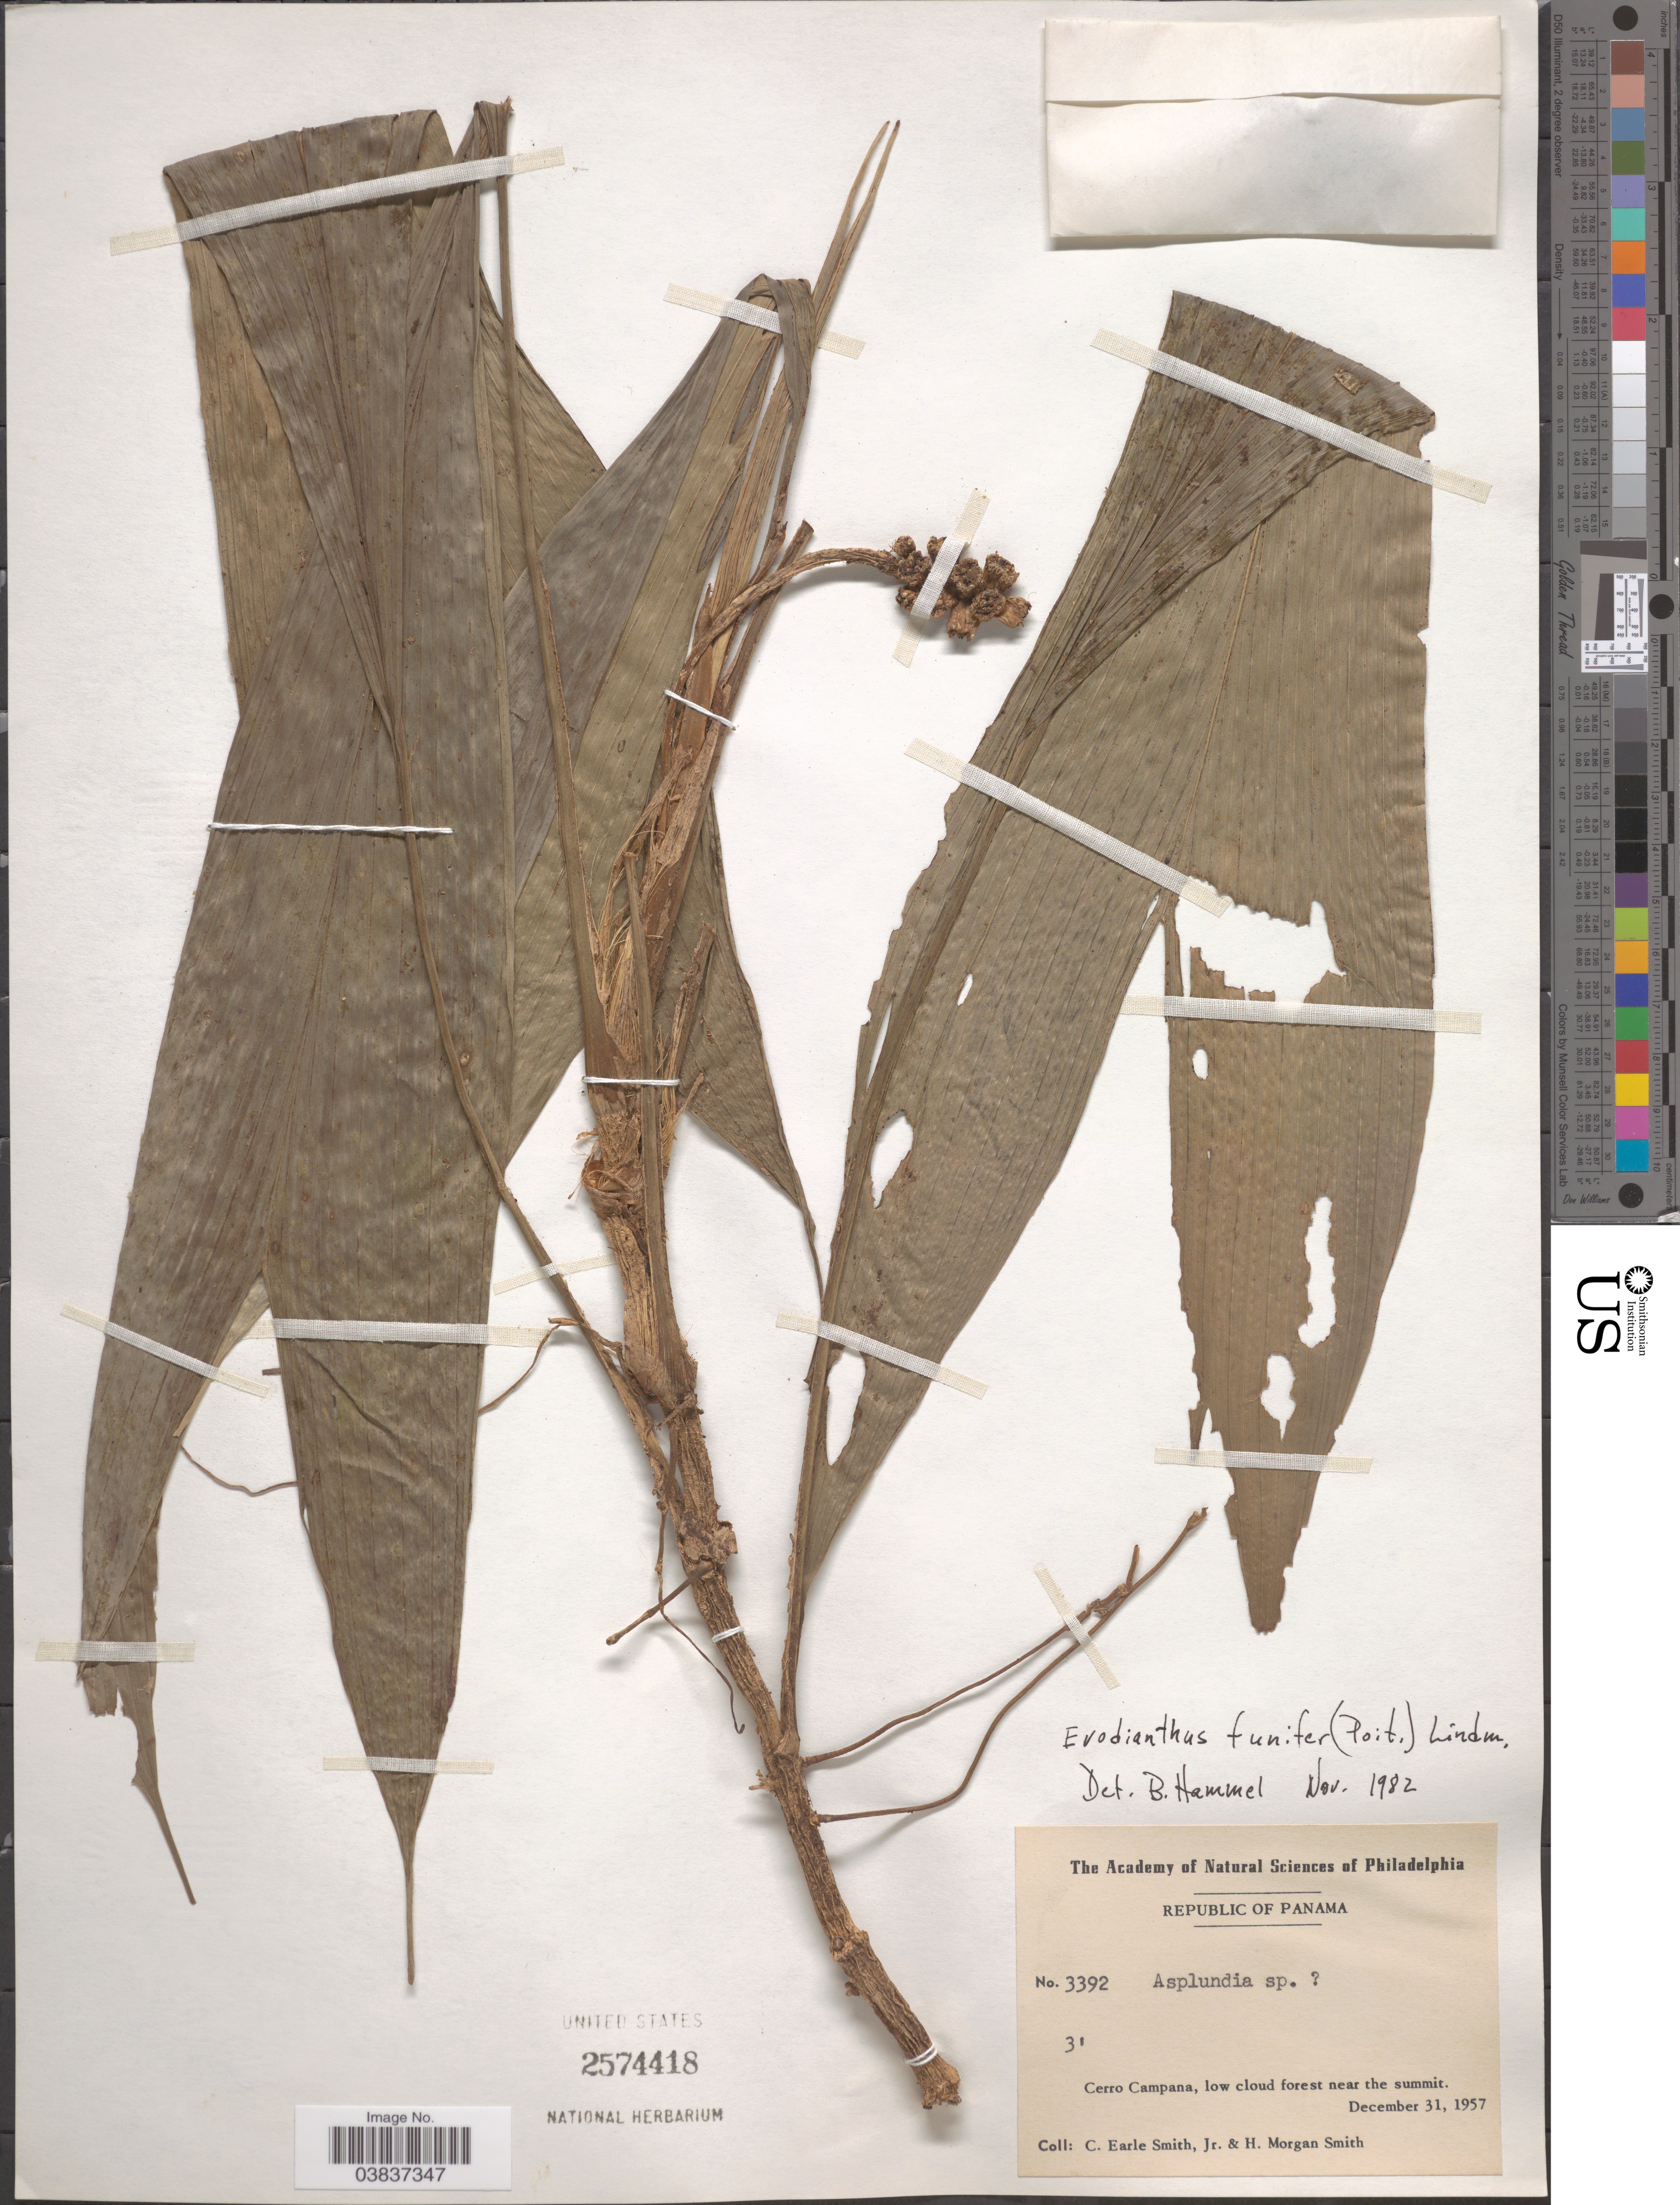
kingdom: Plantae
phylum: Tracheophyta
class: Liliopsida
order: Pandanales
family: Cyclanthaceae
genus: Evodianthus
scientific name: Evodianthus funifer subsp. funifer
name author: (Poit.) Lindm.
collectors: C. E. Smith Jr. & H. M. Smith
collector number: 3392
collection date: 1957-12-31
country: Panama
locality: Cerro Campana, near the summit.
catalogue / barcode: US 2574418